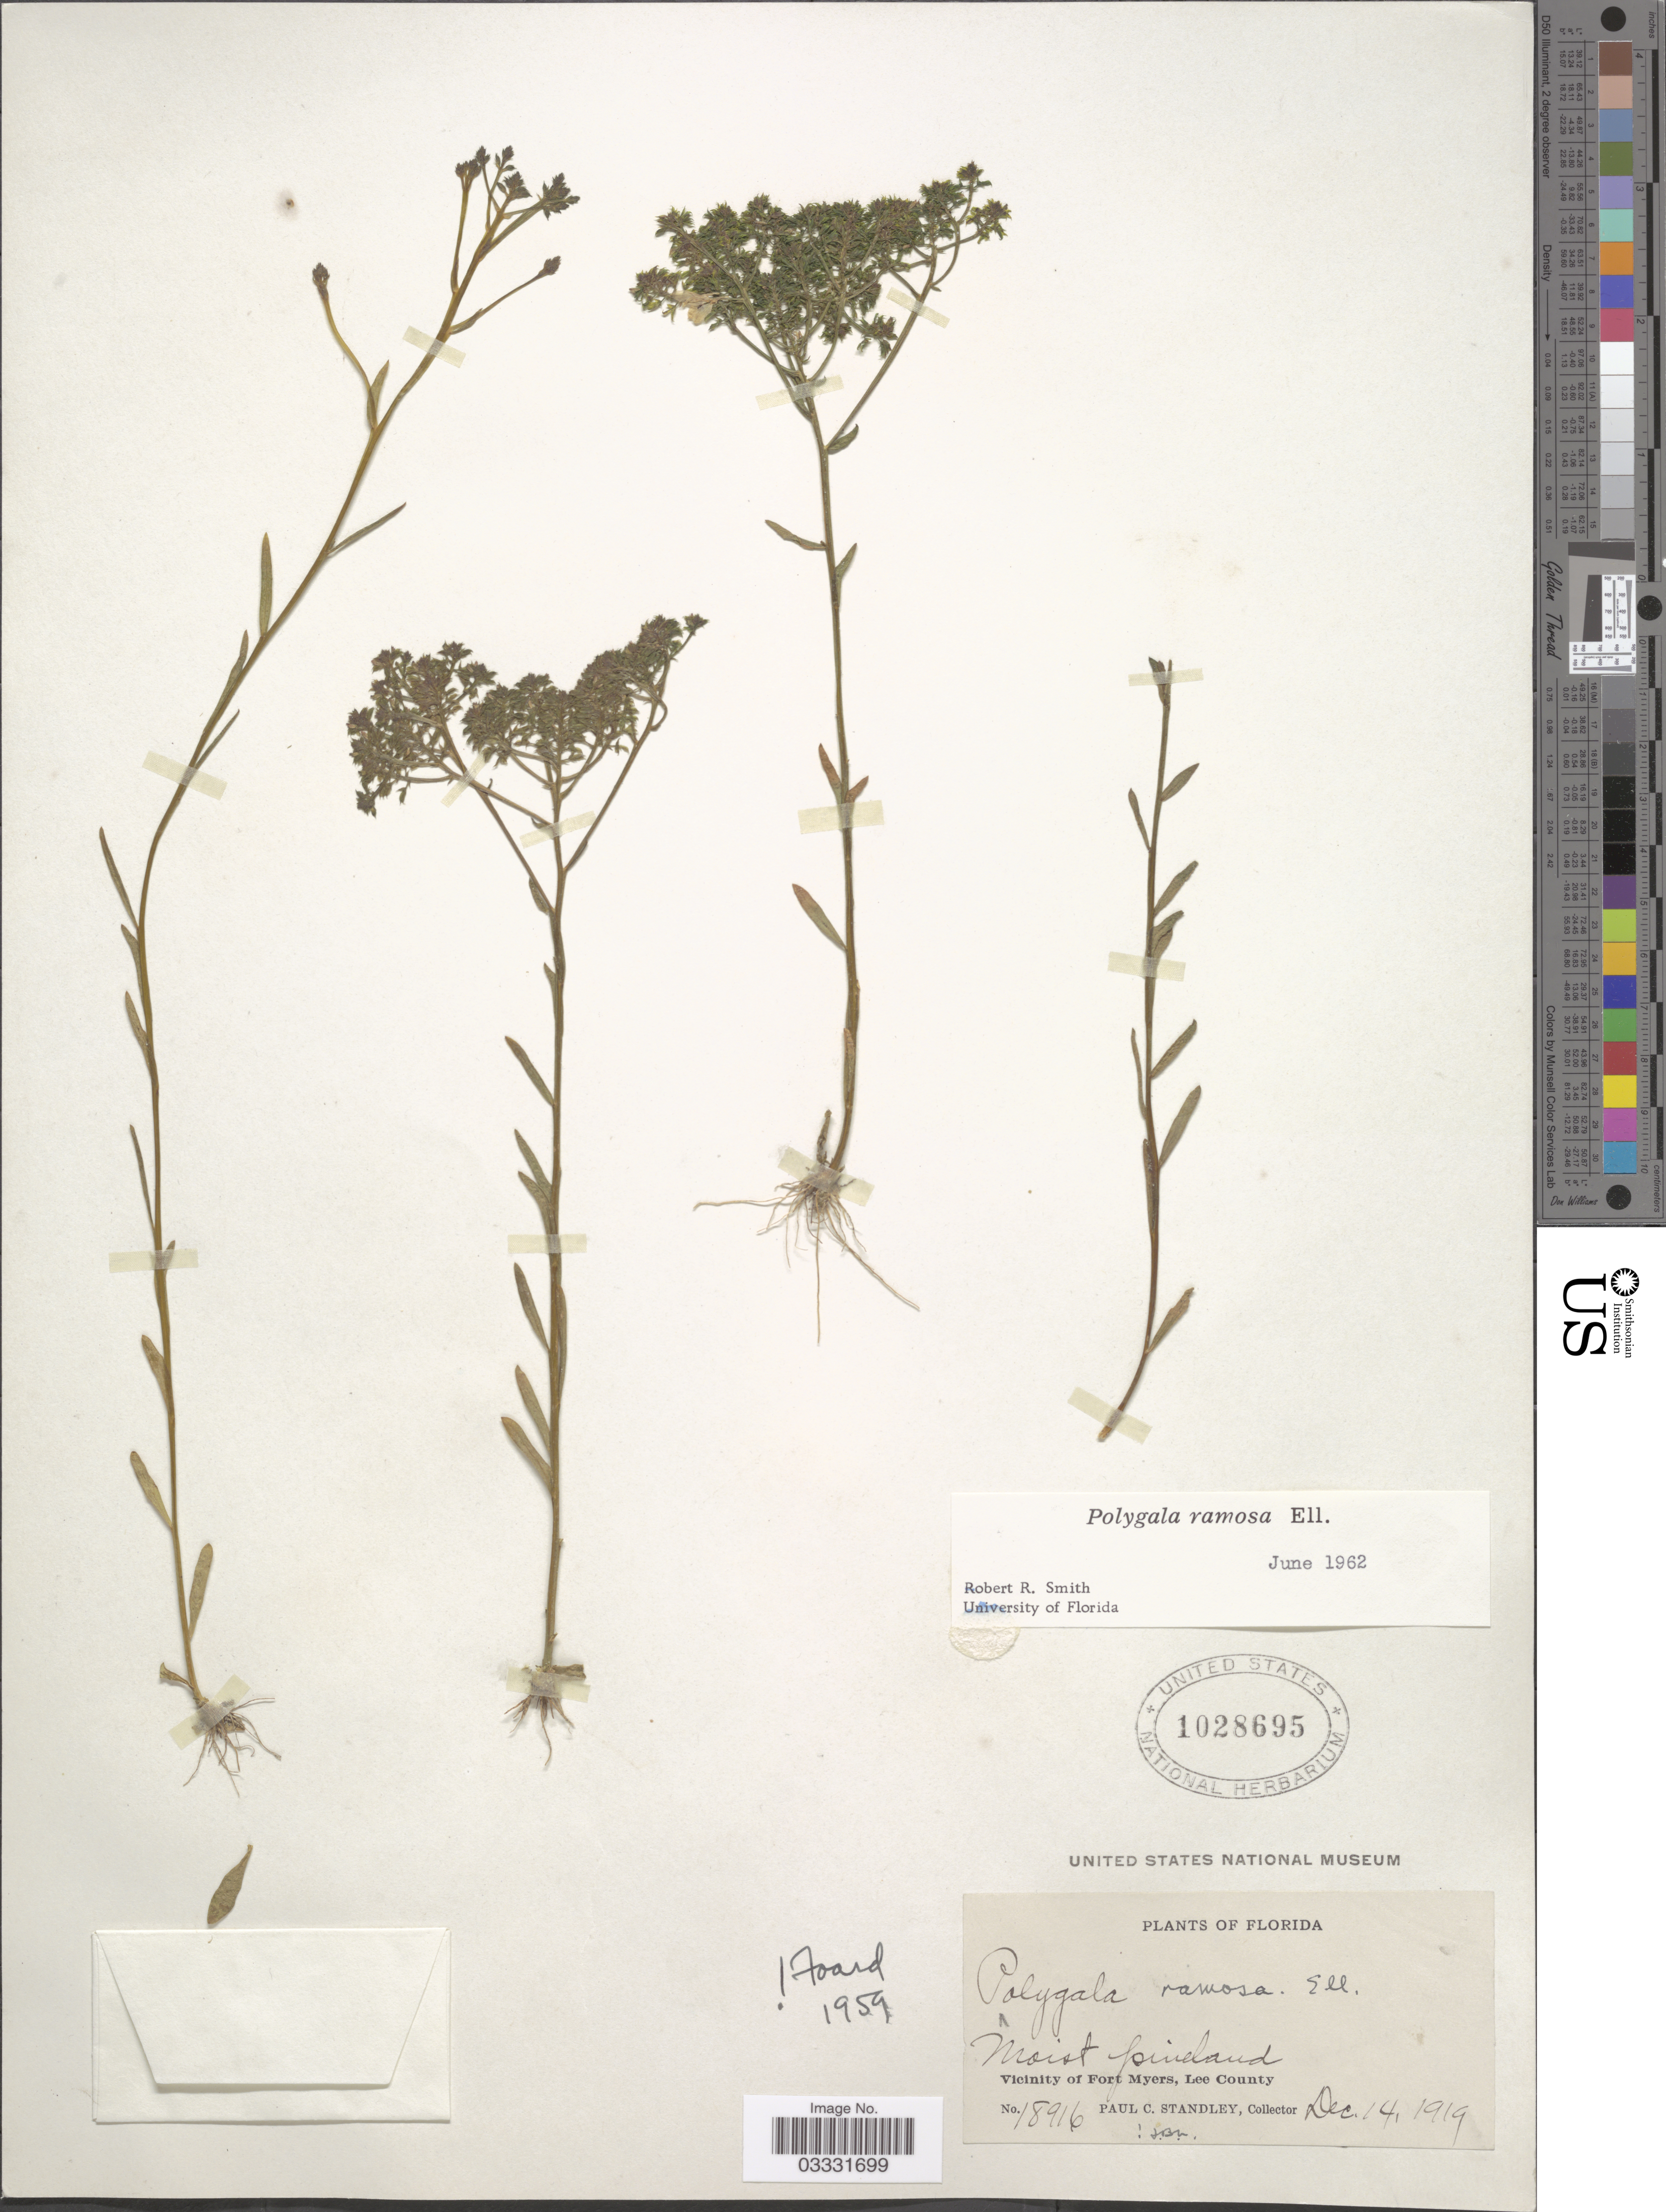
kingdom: Plantae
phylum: Tracheophyta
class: Magnoliopsida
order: Fabales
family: Polygalaceae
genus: Polygala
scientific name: Polygala ramosa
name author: Elliott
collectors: P. C. Standley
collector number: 18916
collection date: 1919-12-14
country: United States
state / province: Florida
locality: Vicinity of Fort Myers, Lee County.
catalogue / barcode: US 1028695